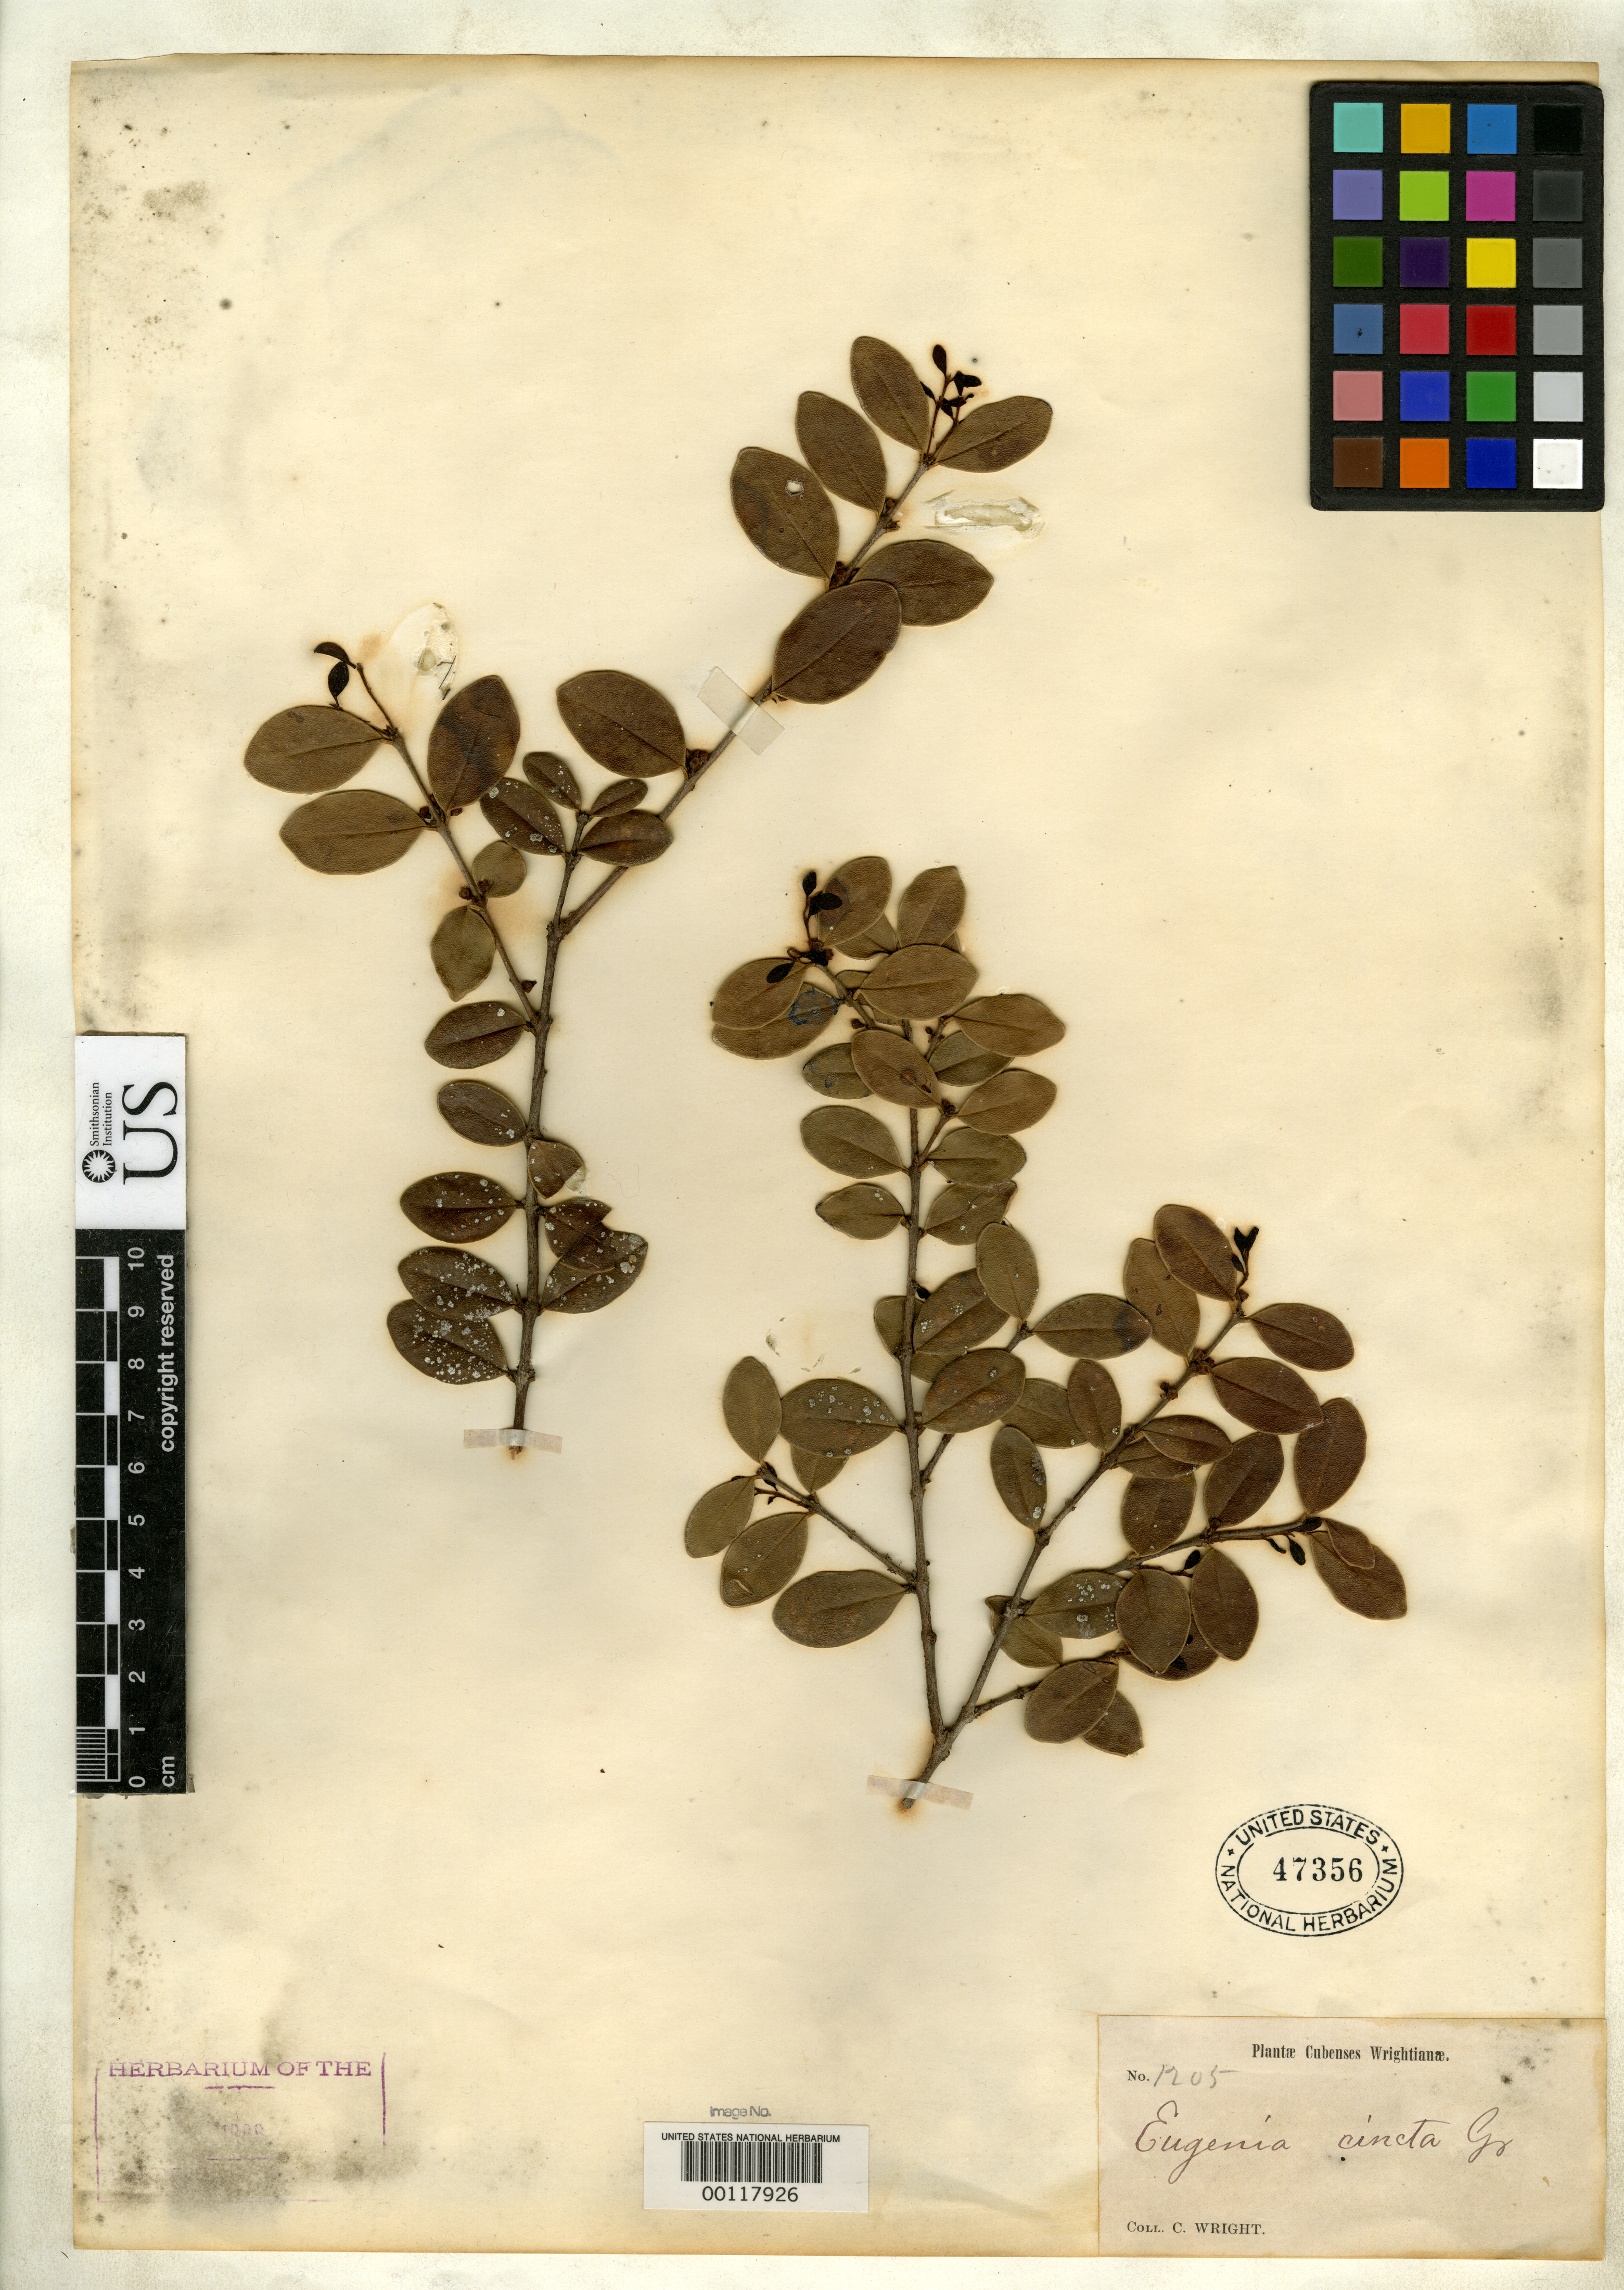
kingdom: Plantae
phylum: Tracheophyta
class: Magnoliopsida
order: Myrtales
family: Myrtaceae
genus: Eugenia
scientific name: Eugenia cincta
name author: Griseb.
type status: Type Collection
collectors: C. Wright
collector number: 1205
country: Cuba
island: Greater Antilles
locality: Monte Verde.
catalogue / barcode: US 47356